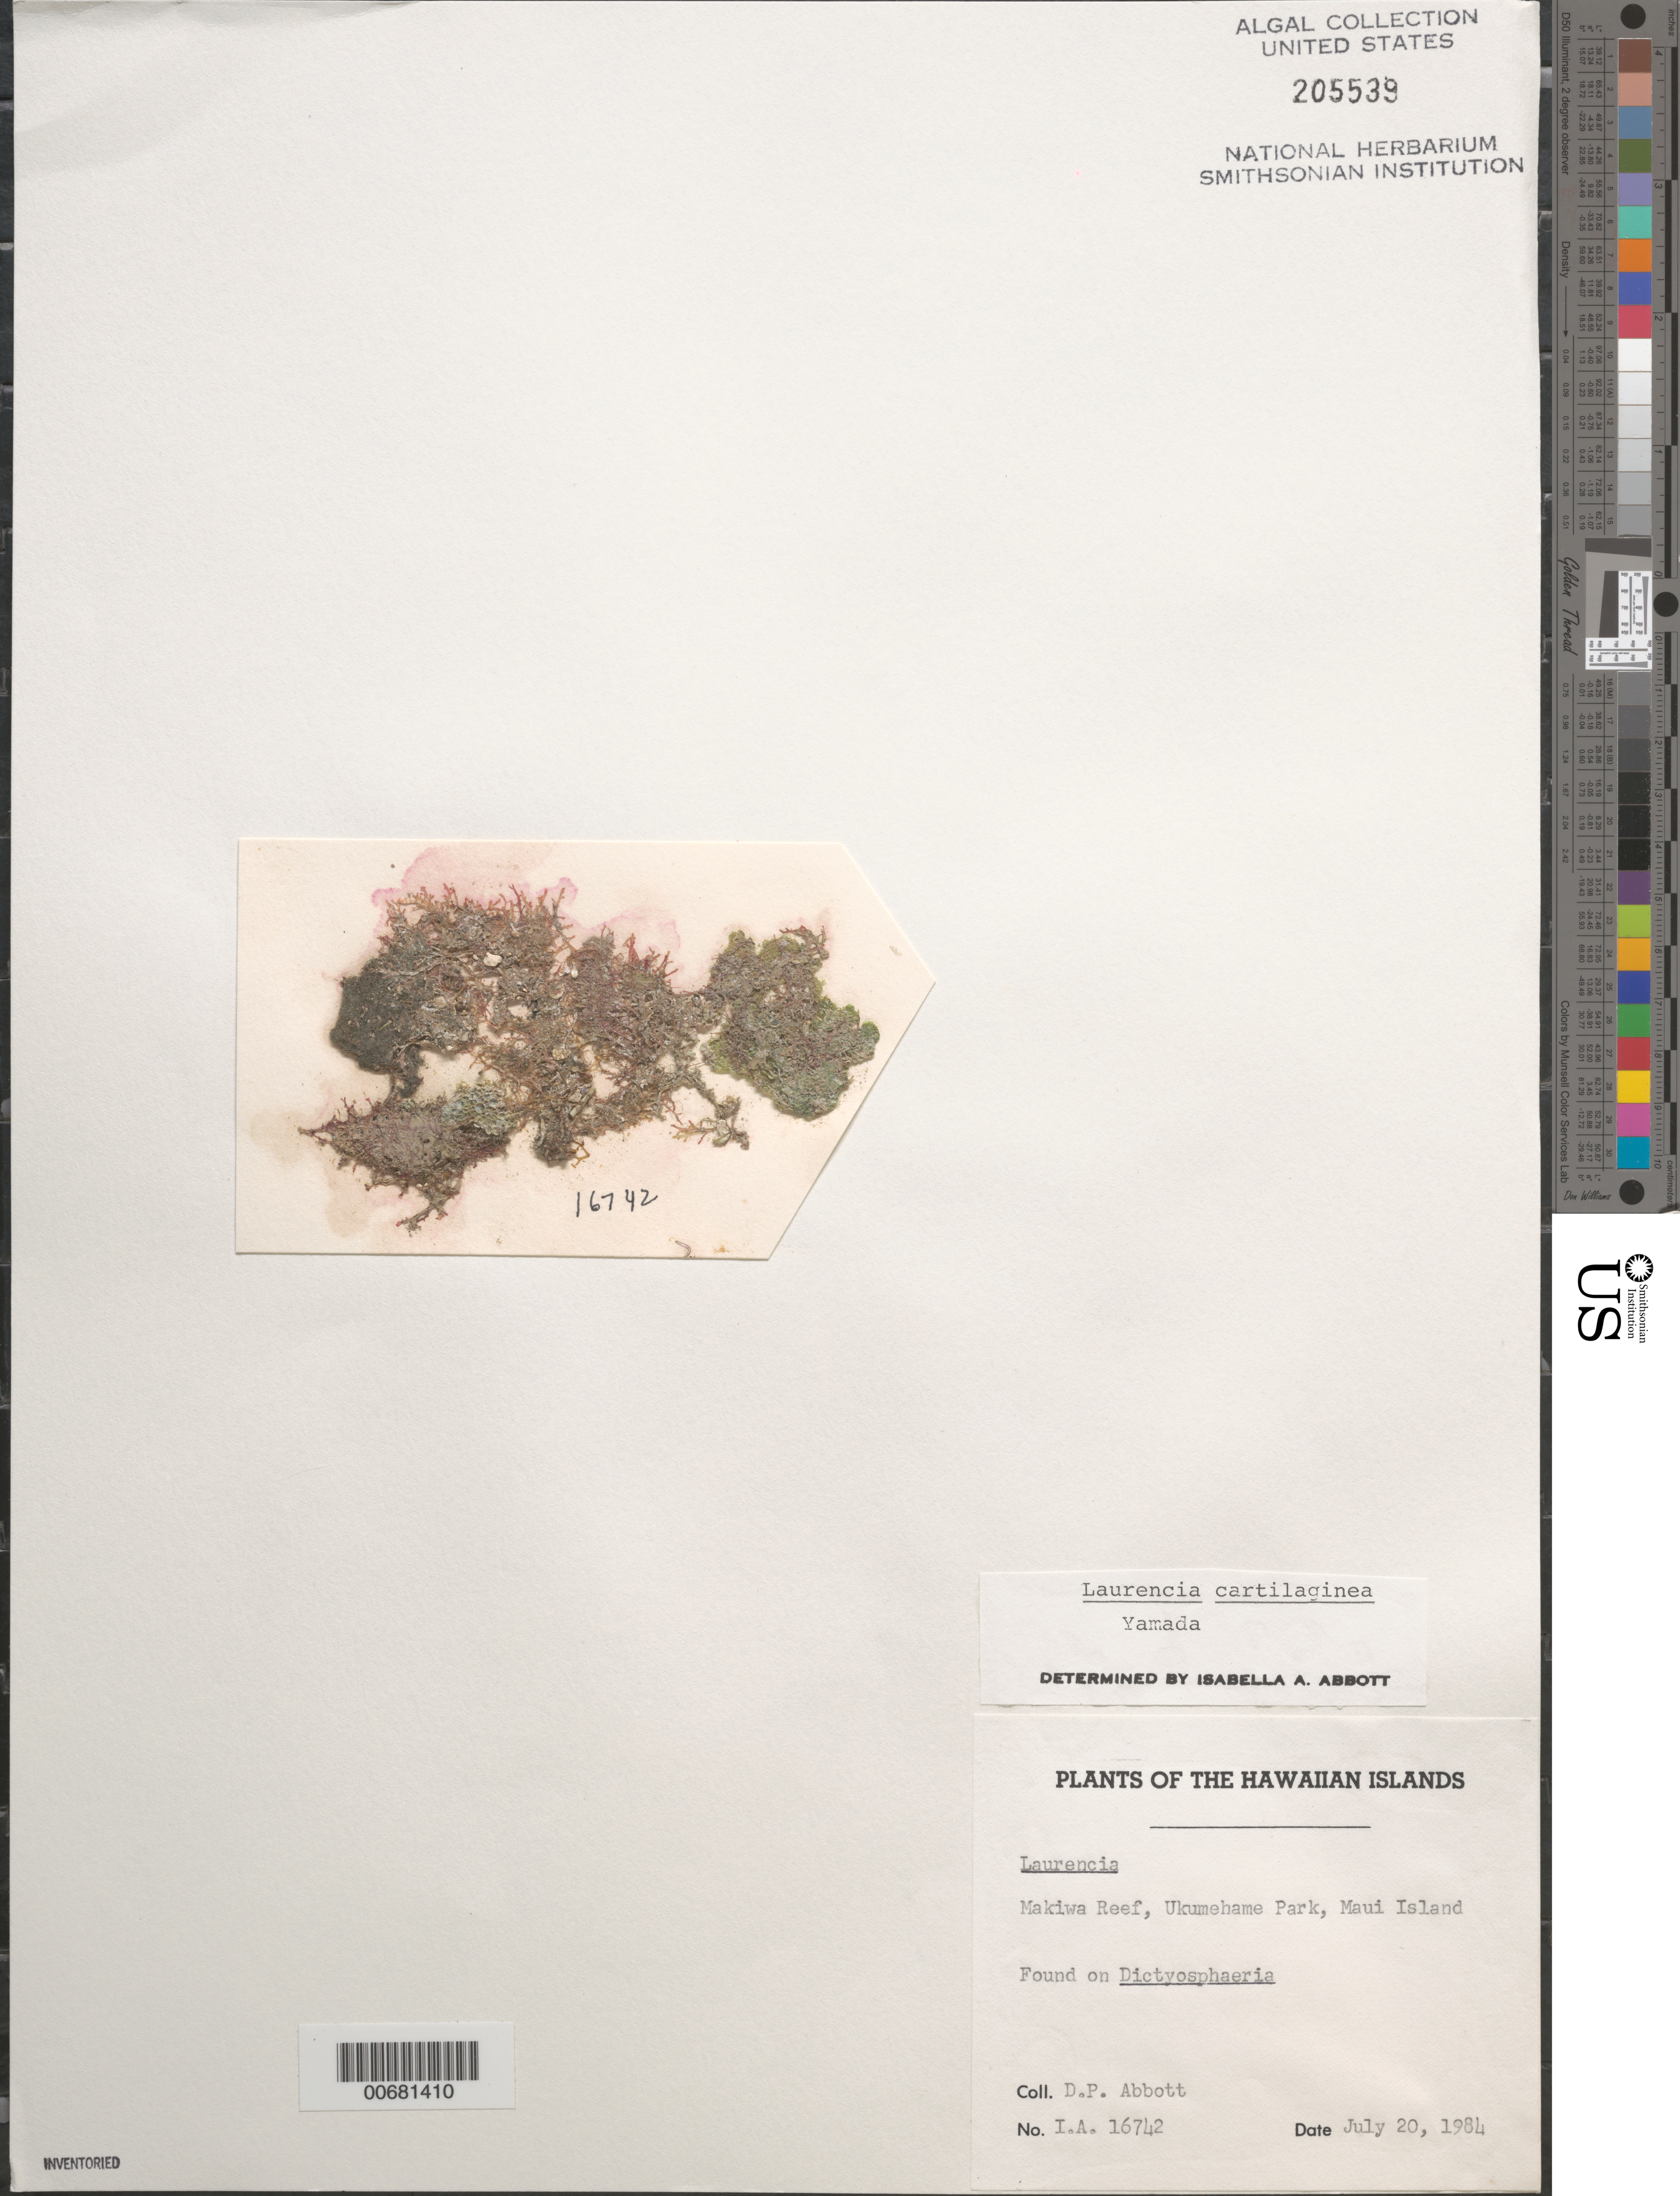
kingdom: Plantae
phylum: Rhodophyta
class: Florideophyceae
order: Ceramiales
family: Rhodomelaceae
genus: Chondrophycus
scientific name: Chondrophycus cartilaginea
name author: (C. Agardh) Garbary & J.T. Harper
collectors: D. P. Abbott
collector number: IAA 16742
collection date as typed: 20 Jul 1984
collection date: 1984-07-20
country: United States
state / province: Hawaii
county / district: Maui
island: Maui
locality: Makiwa Reef, off Ukumehame Park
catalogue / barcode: US 205539